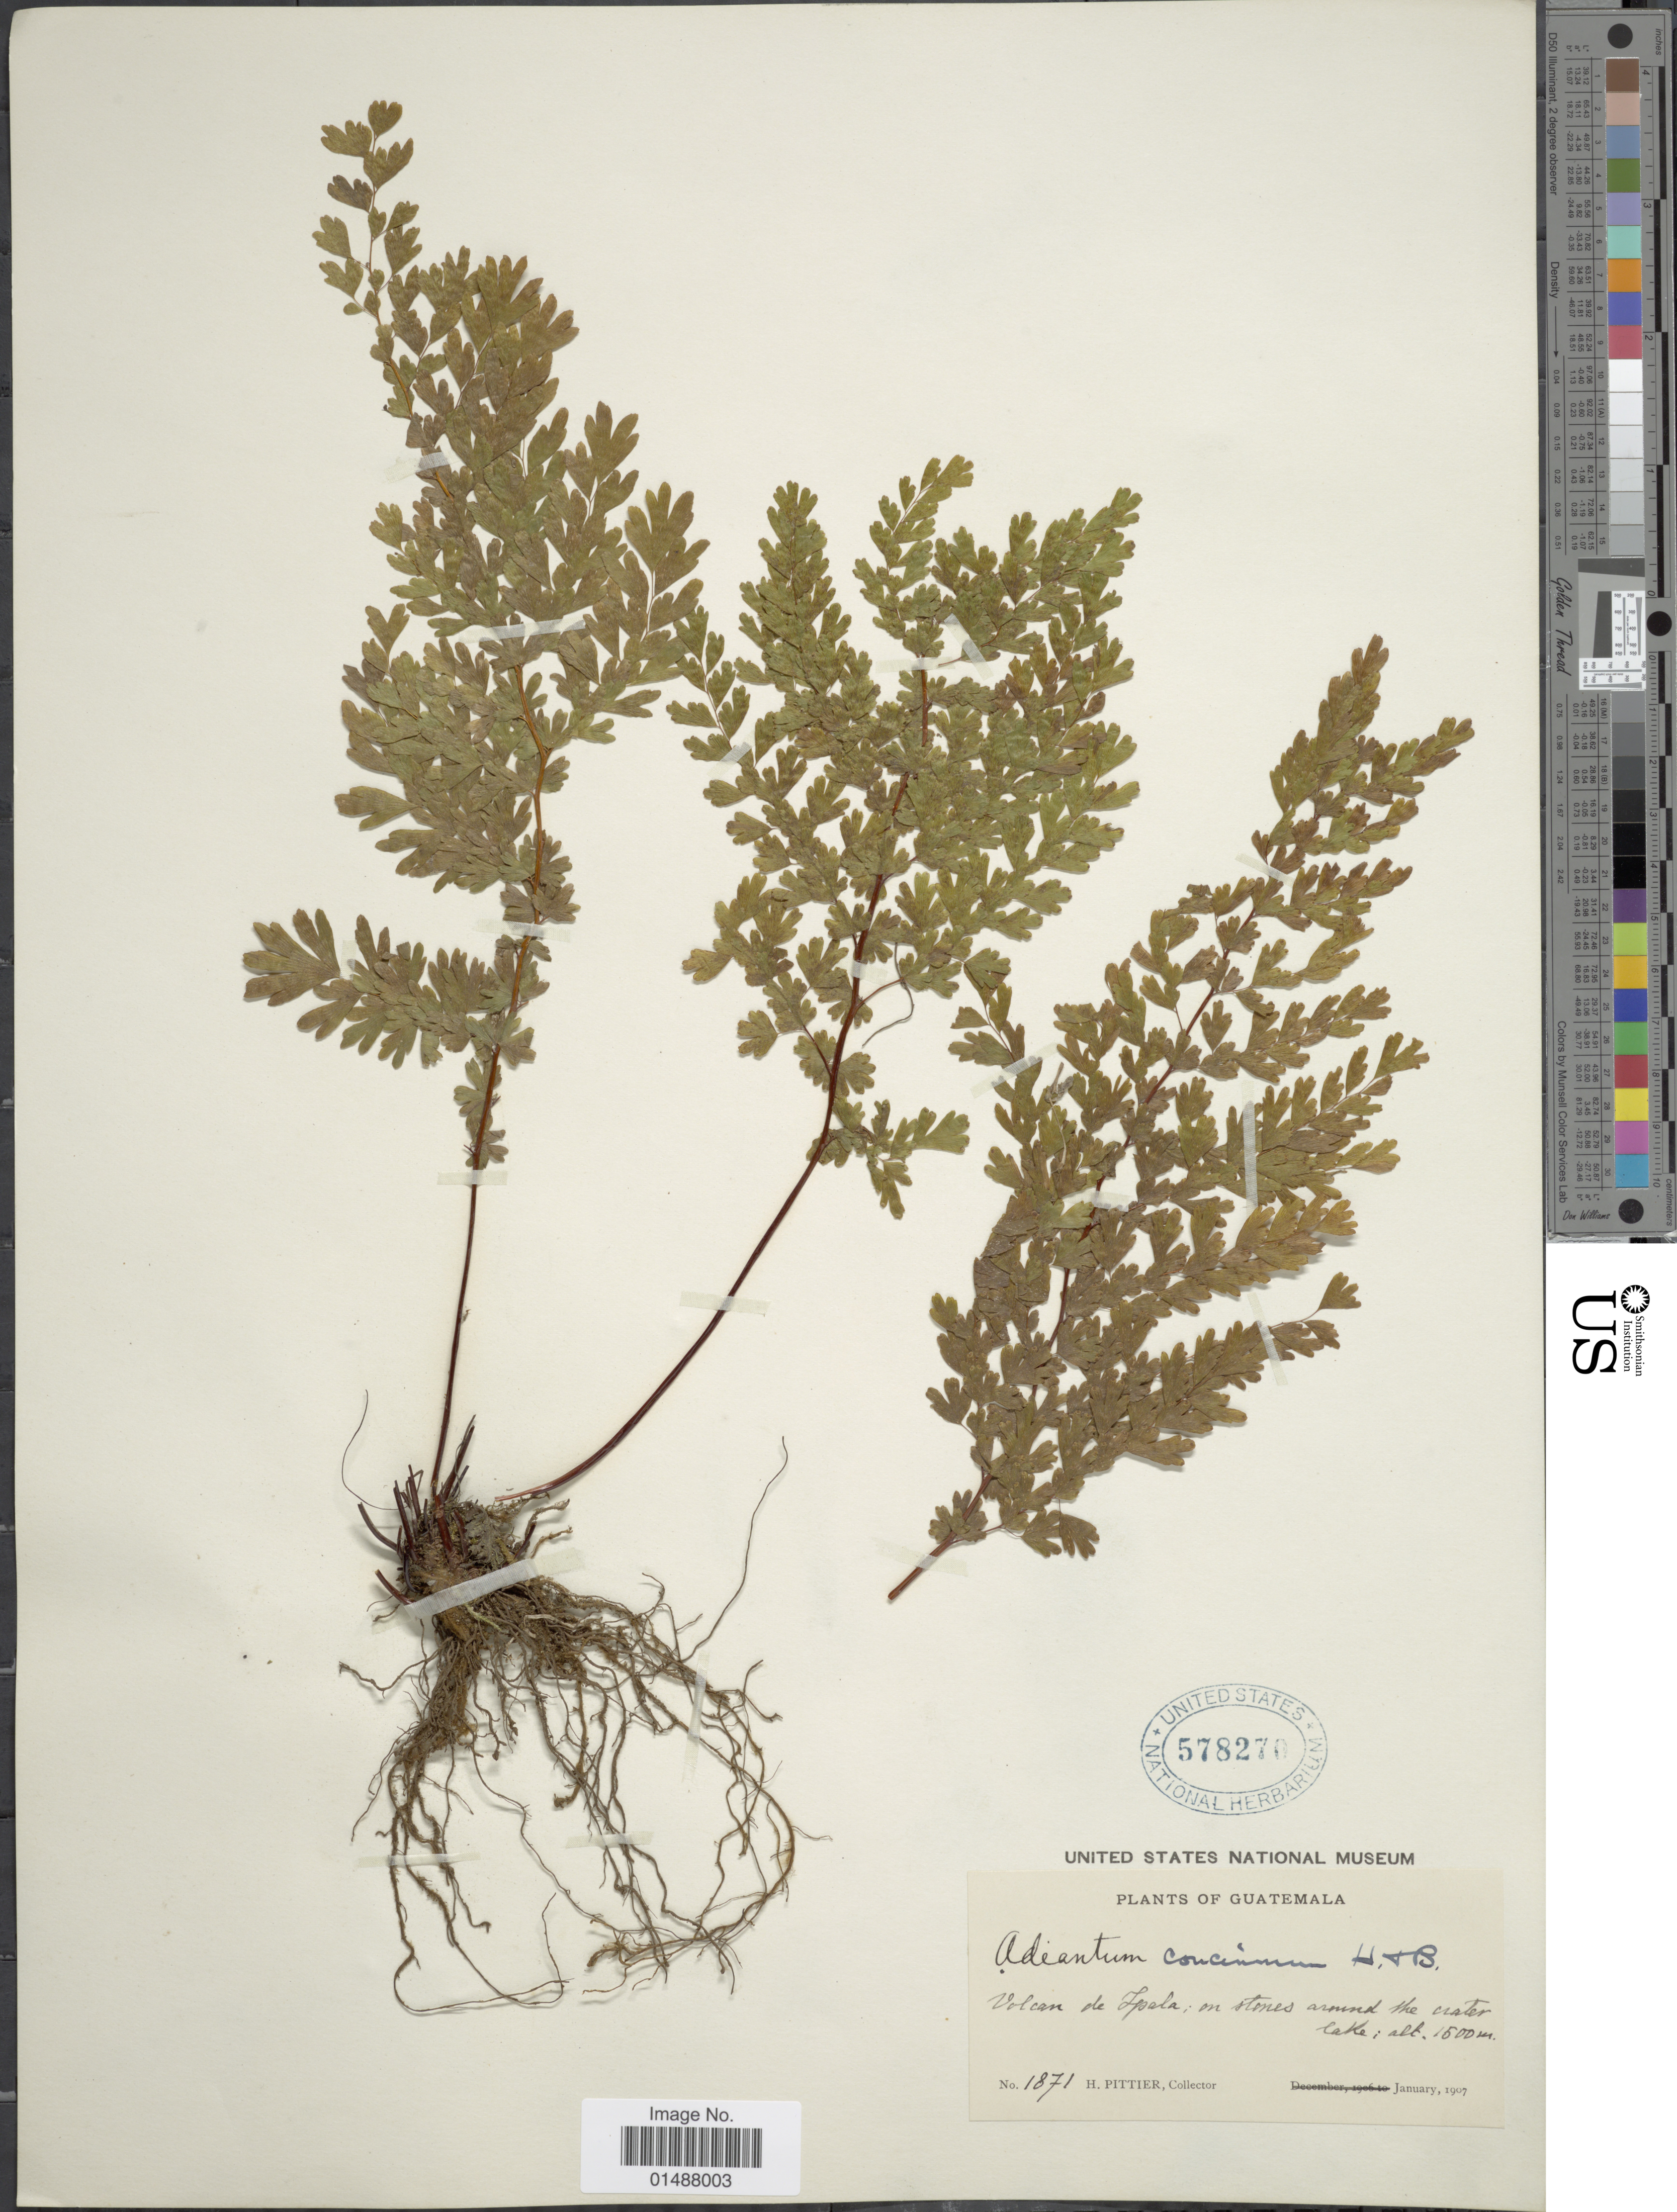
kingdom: Plantae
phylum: Tracheophyta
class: Polypodiopsida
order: Polypodiales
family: Pteridaceae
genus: Adiantum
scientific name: Adiantum concinnum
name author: Humb. & Bonpl. ex Willd.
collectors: H. F. Pittier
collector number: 1871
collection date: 1907-01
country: Guatemala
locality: Volcan de Ipala; on stones around the crater lake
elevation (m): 1500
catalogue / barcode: US 578270